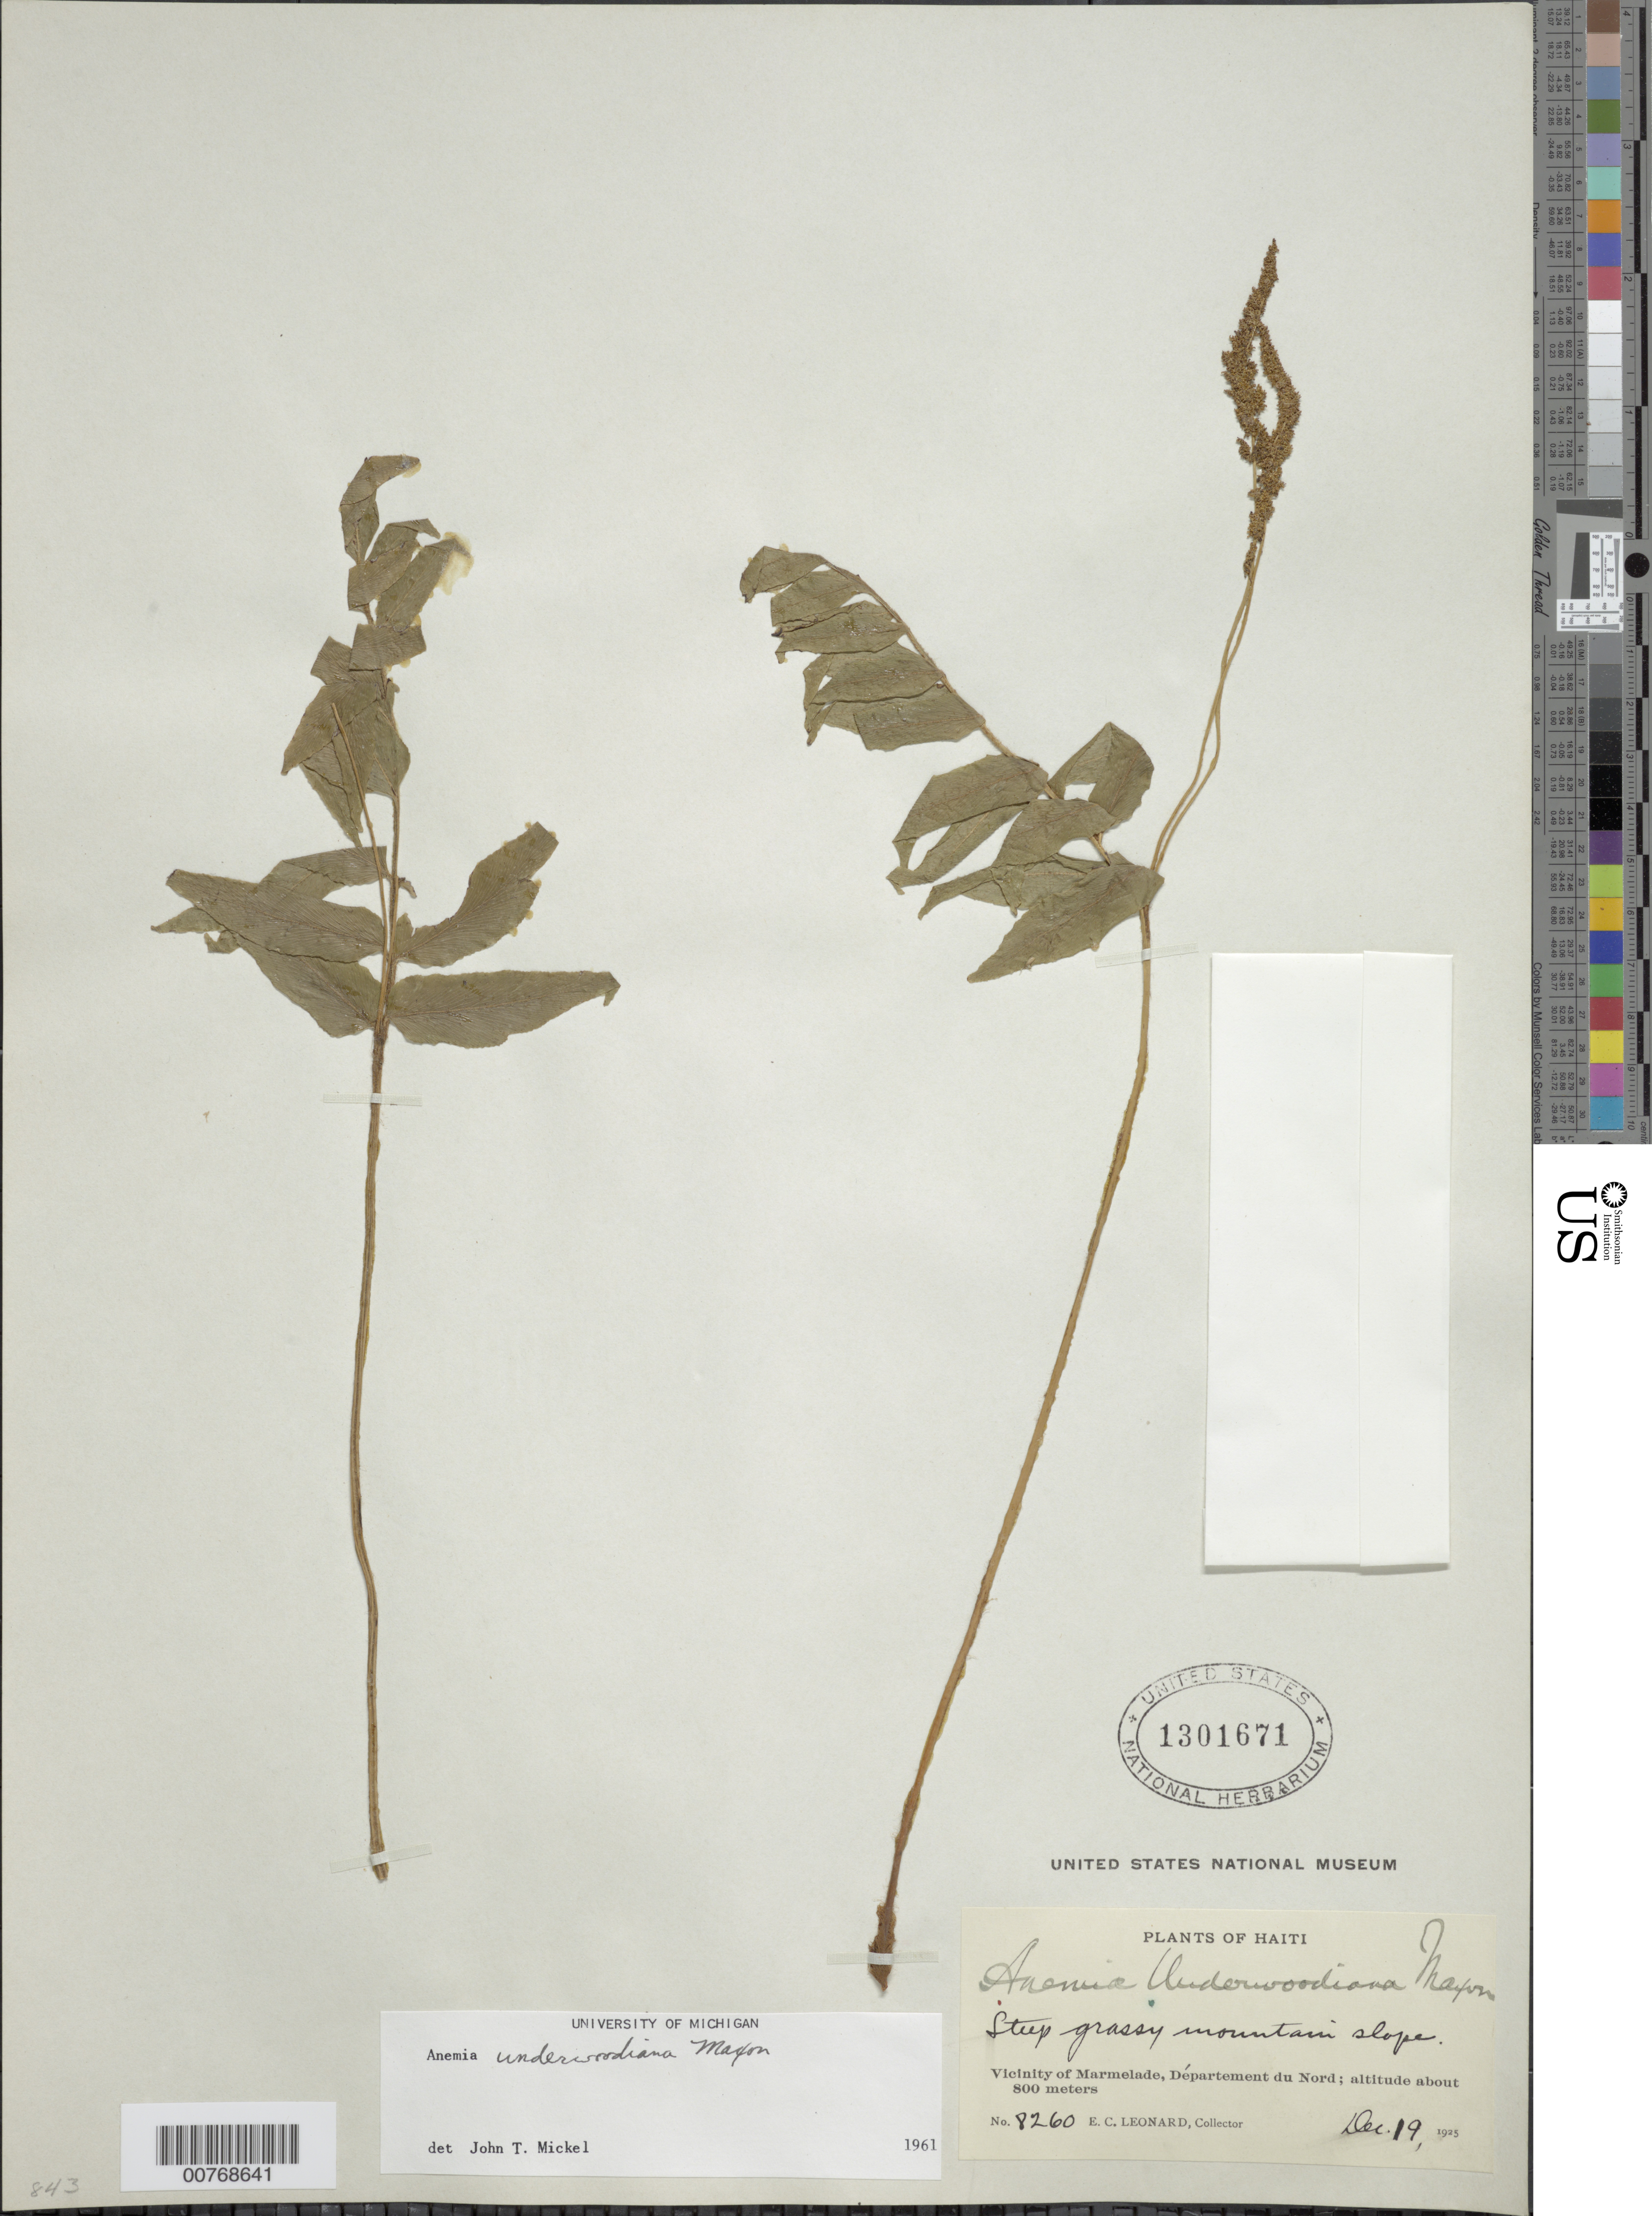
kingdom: Plantae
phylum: Tracheophyta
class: Polypodiopsida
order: Schizaeales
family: Anemiaceae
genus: Anemia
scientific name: Anemia underwoodiana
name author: Maxon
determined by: Mickel, J. T., (NY), New York Botanical Garden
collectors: E. C. Leonard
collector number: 8260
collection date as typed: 19 Dec 1925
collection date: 1925-12-19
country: Haiti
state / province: Nord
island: Hispaniola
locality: Vicinity of Marmelade, Departement du Nord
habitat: Steep grassy mountain slope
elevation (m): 800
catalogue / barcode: US 1301671